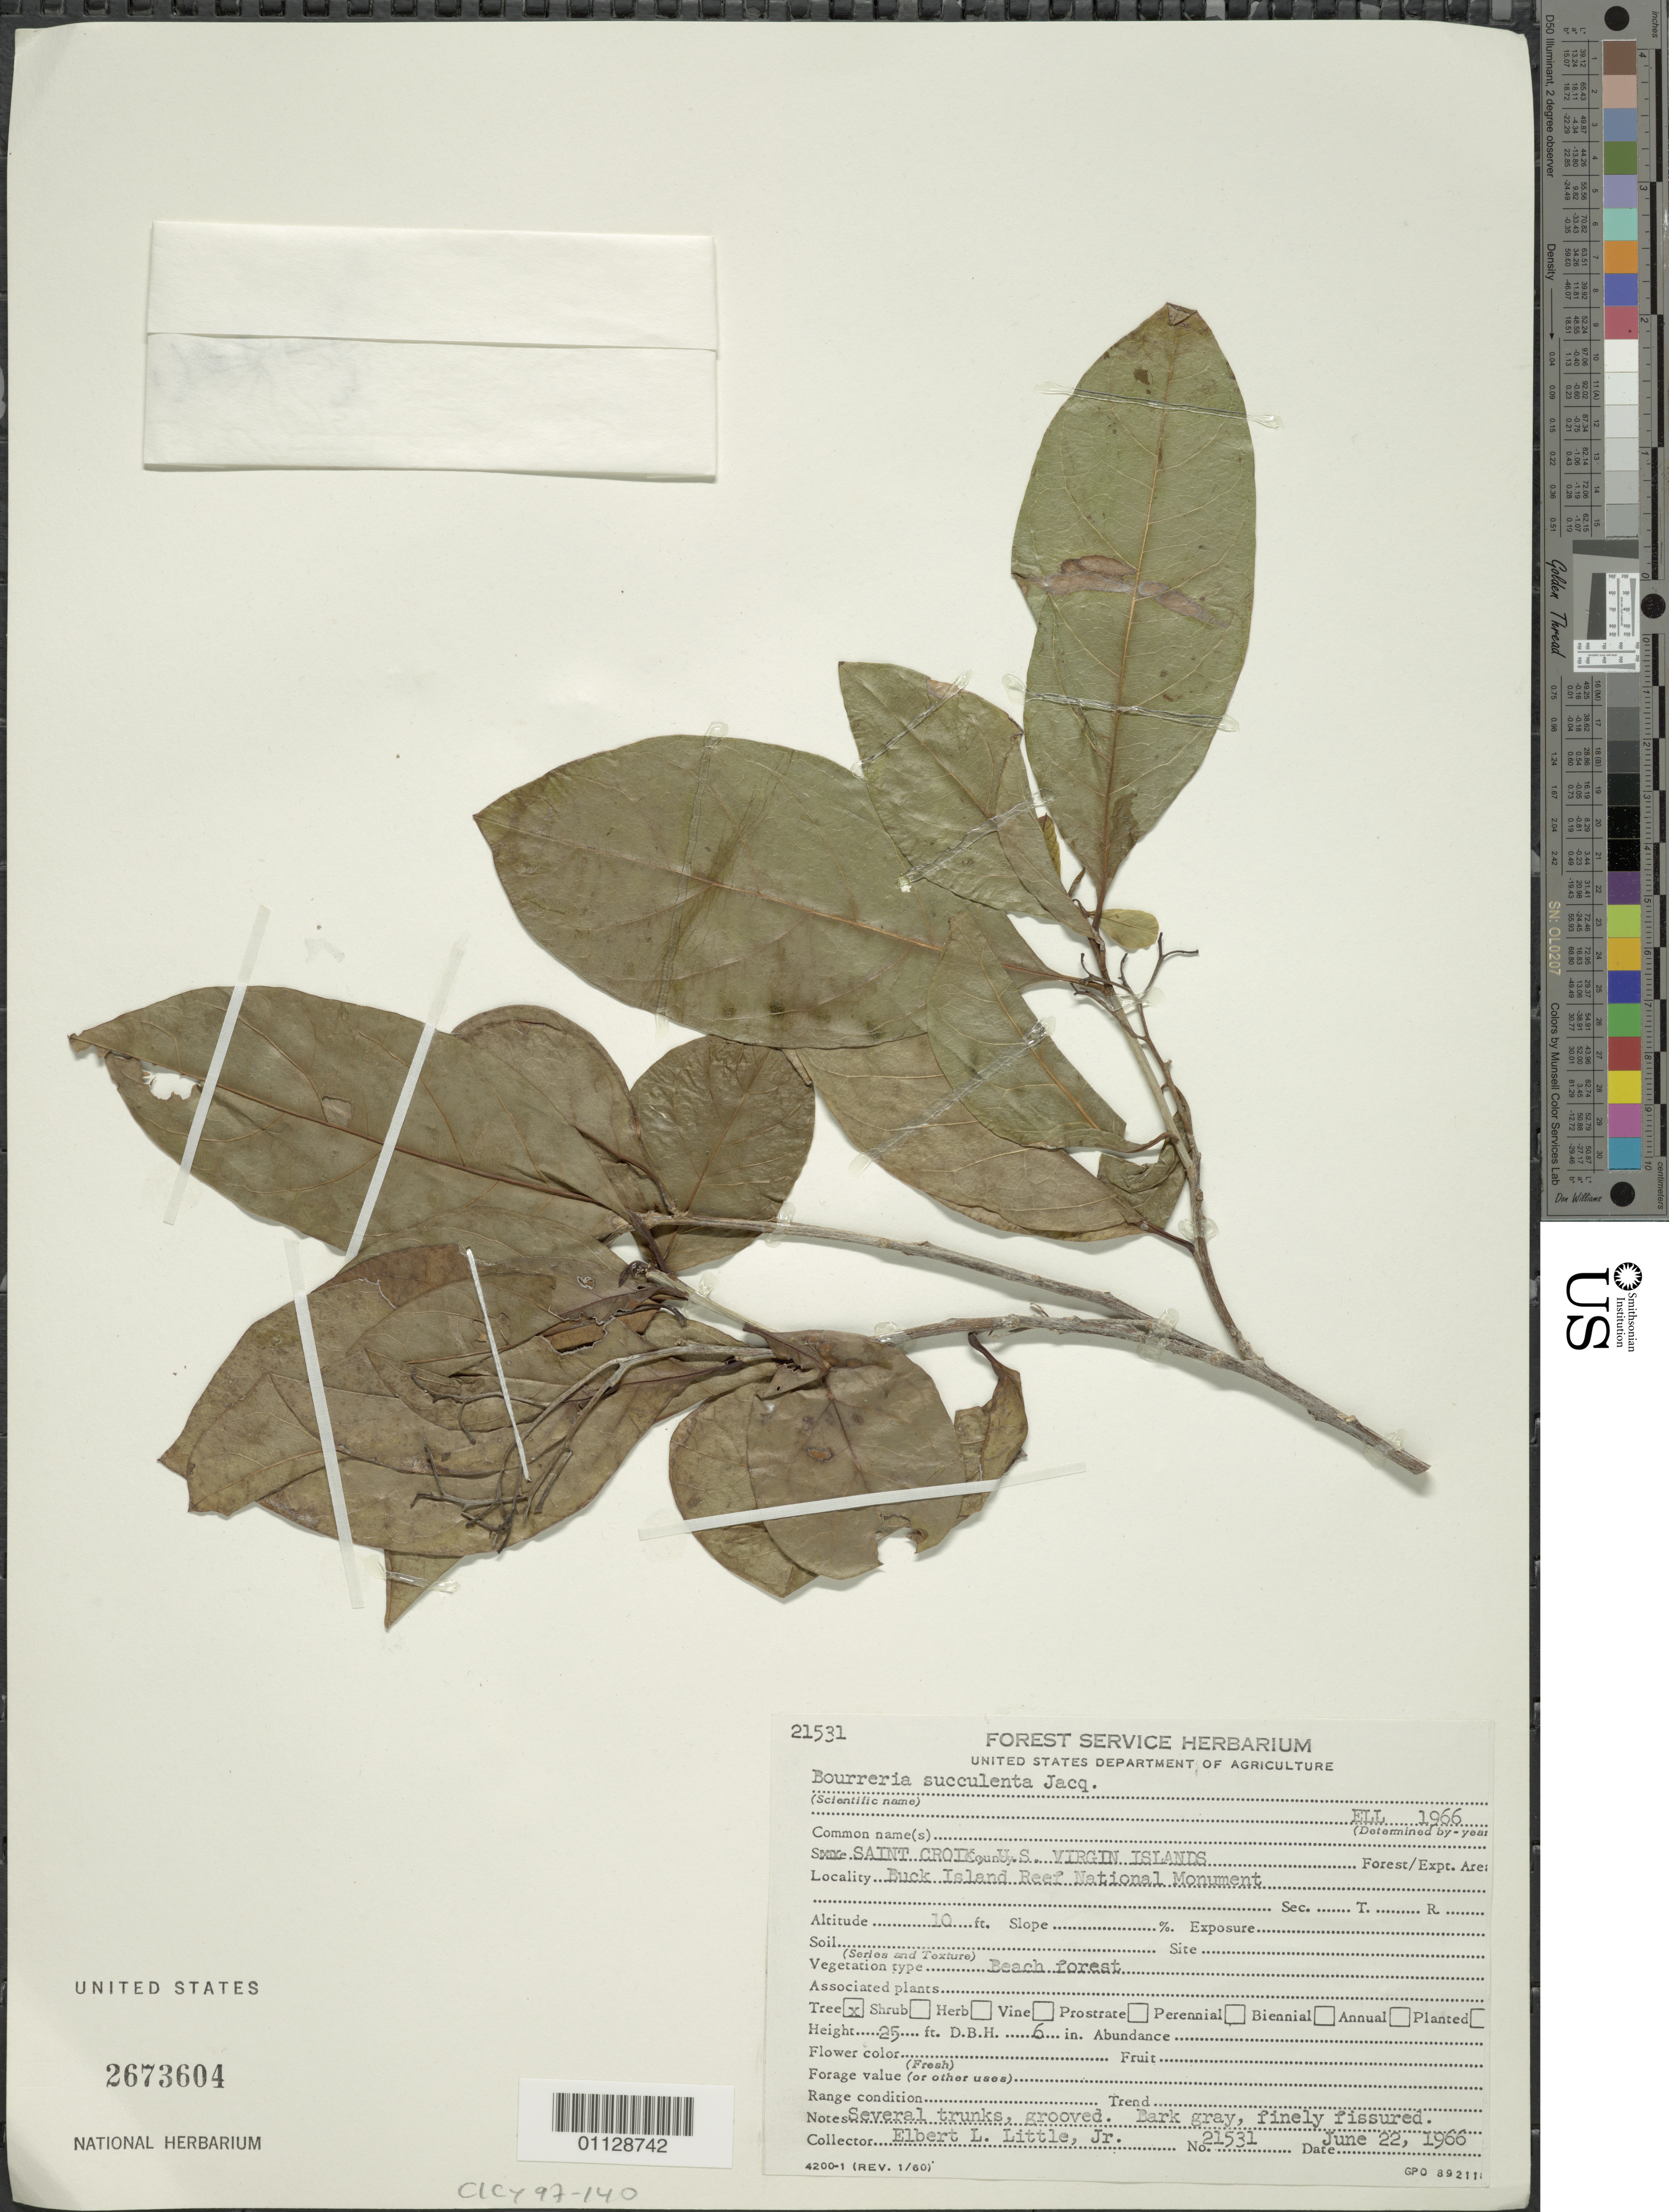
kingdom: Plantae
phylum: Tracheophyta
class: Magnoliopsida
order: Boraginales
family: Ehretiaceae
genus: Bourreria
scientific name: Bourreria succulenta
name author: Jacq.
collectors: E. L. Little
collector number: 21531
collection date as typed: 22 Jun 1966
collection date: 1966-06-22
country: U.S. Virgin Islands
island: St. Croix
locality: Buck Island Reef National Monument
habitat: beach forest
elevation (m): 3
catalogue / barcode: US 2673604